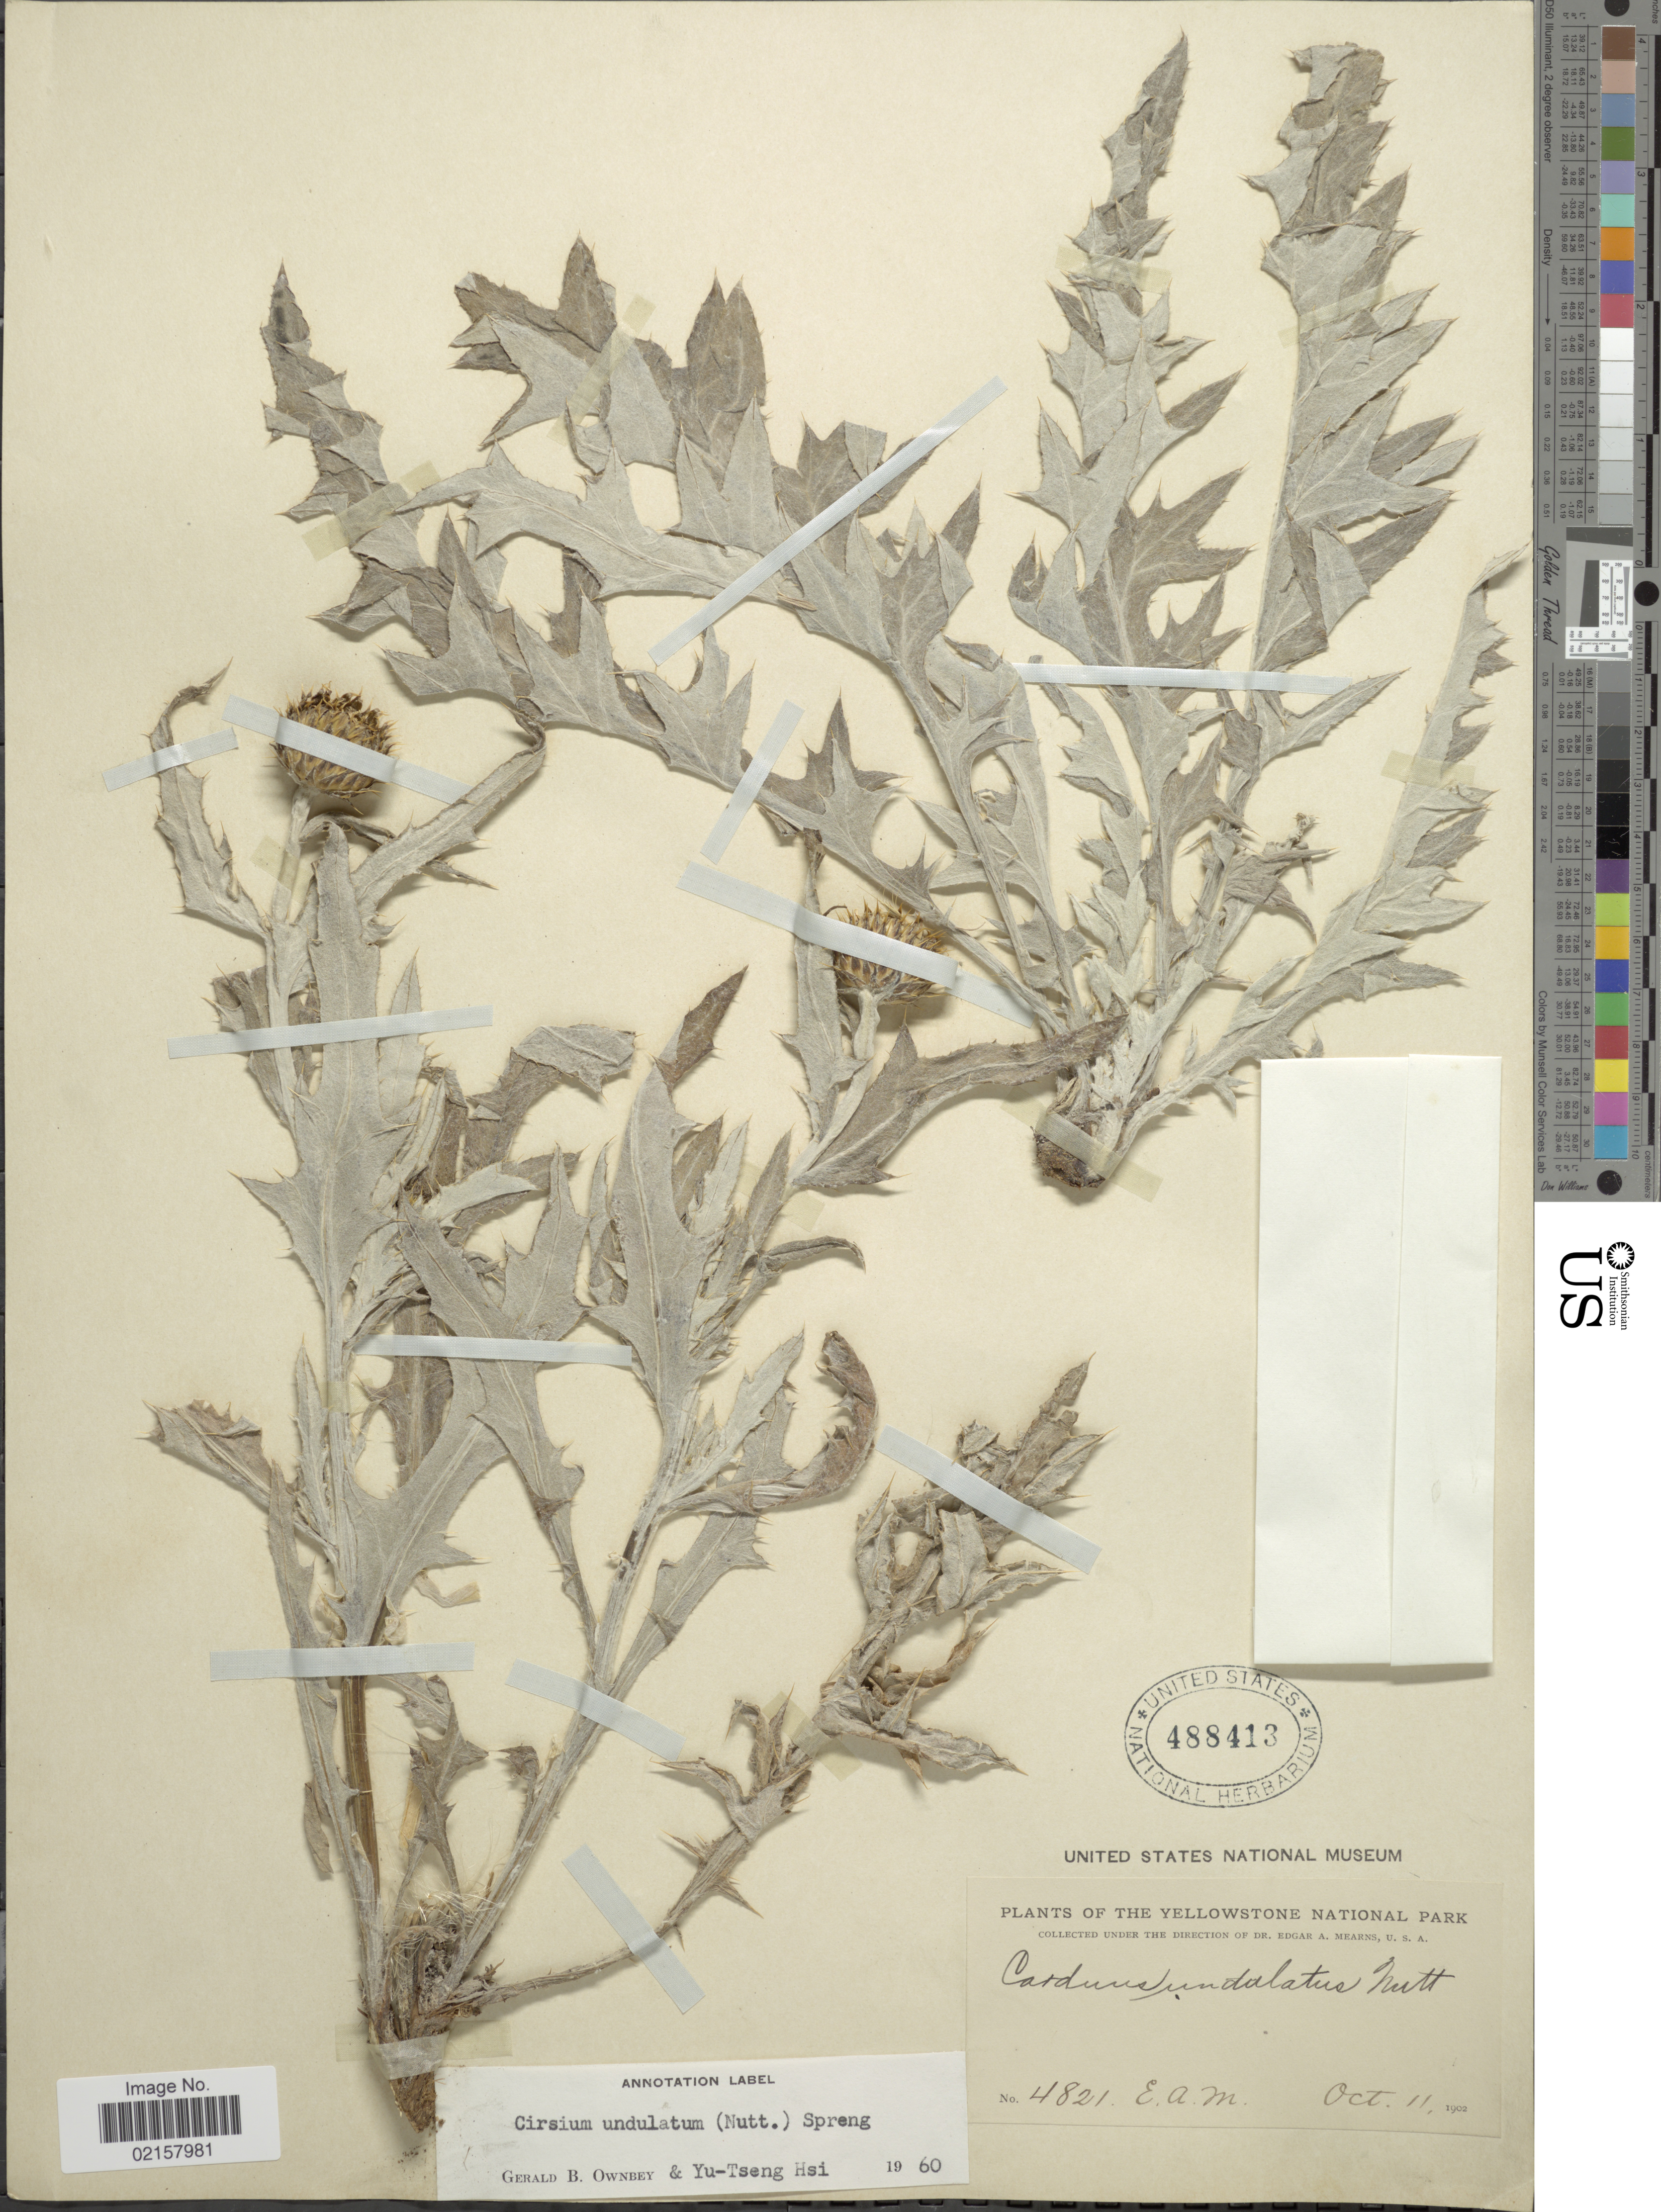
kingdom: Plantae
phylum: Tracheophyta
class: Magnoliopsida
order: Asterales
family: Asteraceae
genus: Cirsium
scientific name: Cirsium undulatum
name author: (Nutt.) Spreng.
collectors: E. A. Mearns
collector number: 4821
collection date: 1902-10-11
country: United States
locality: Yellowstone National Park.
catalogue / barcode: US 488413